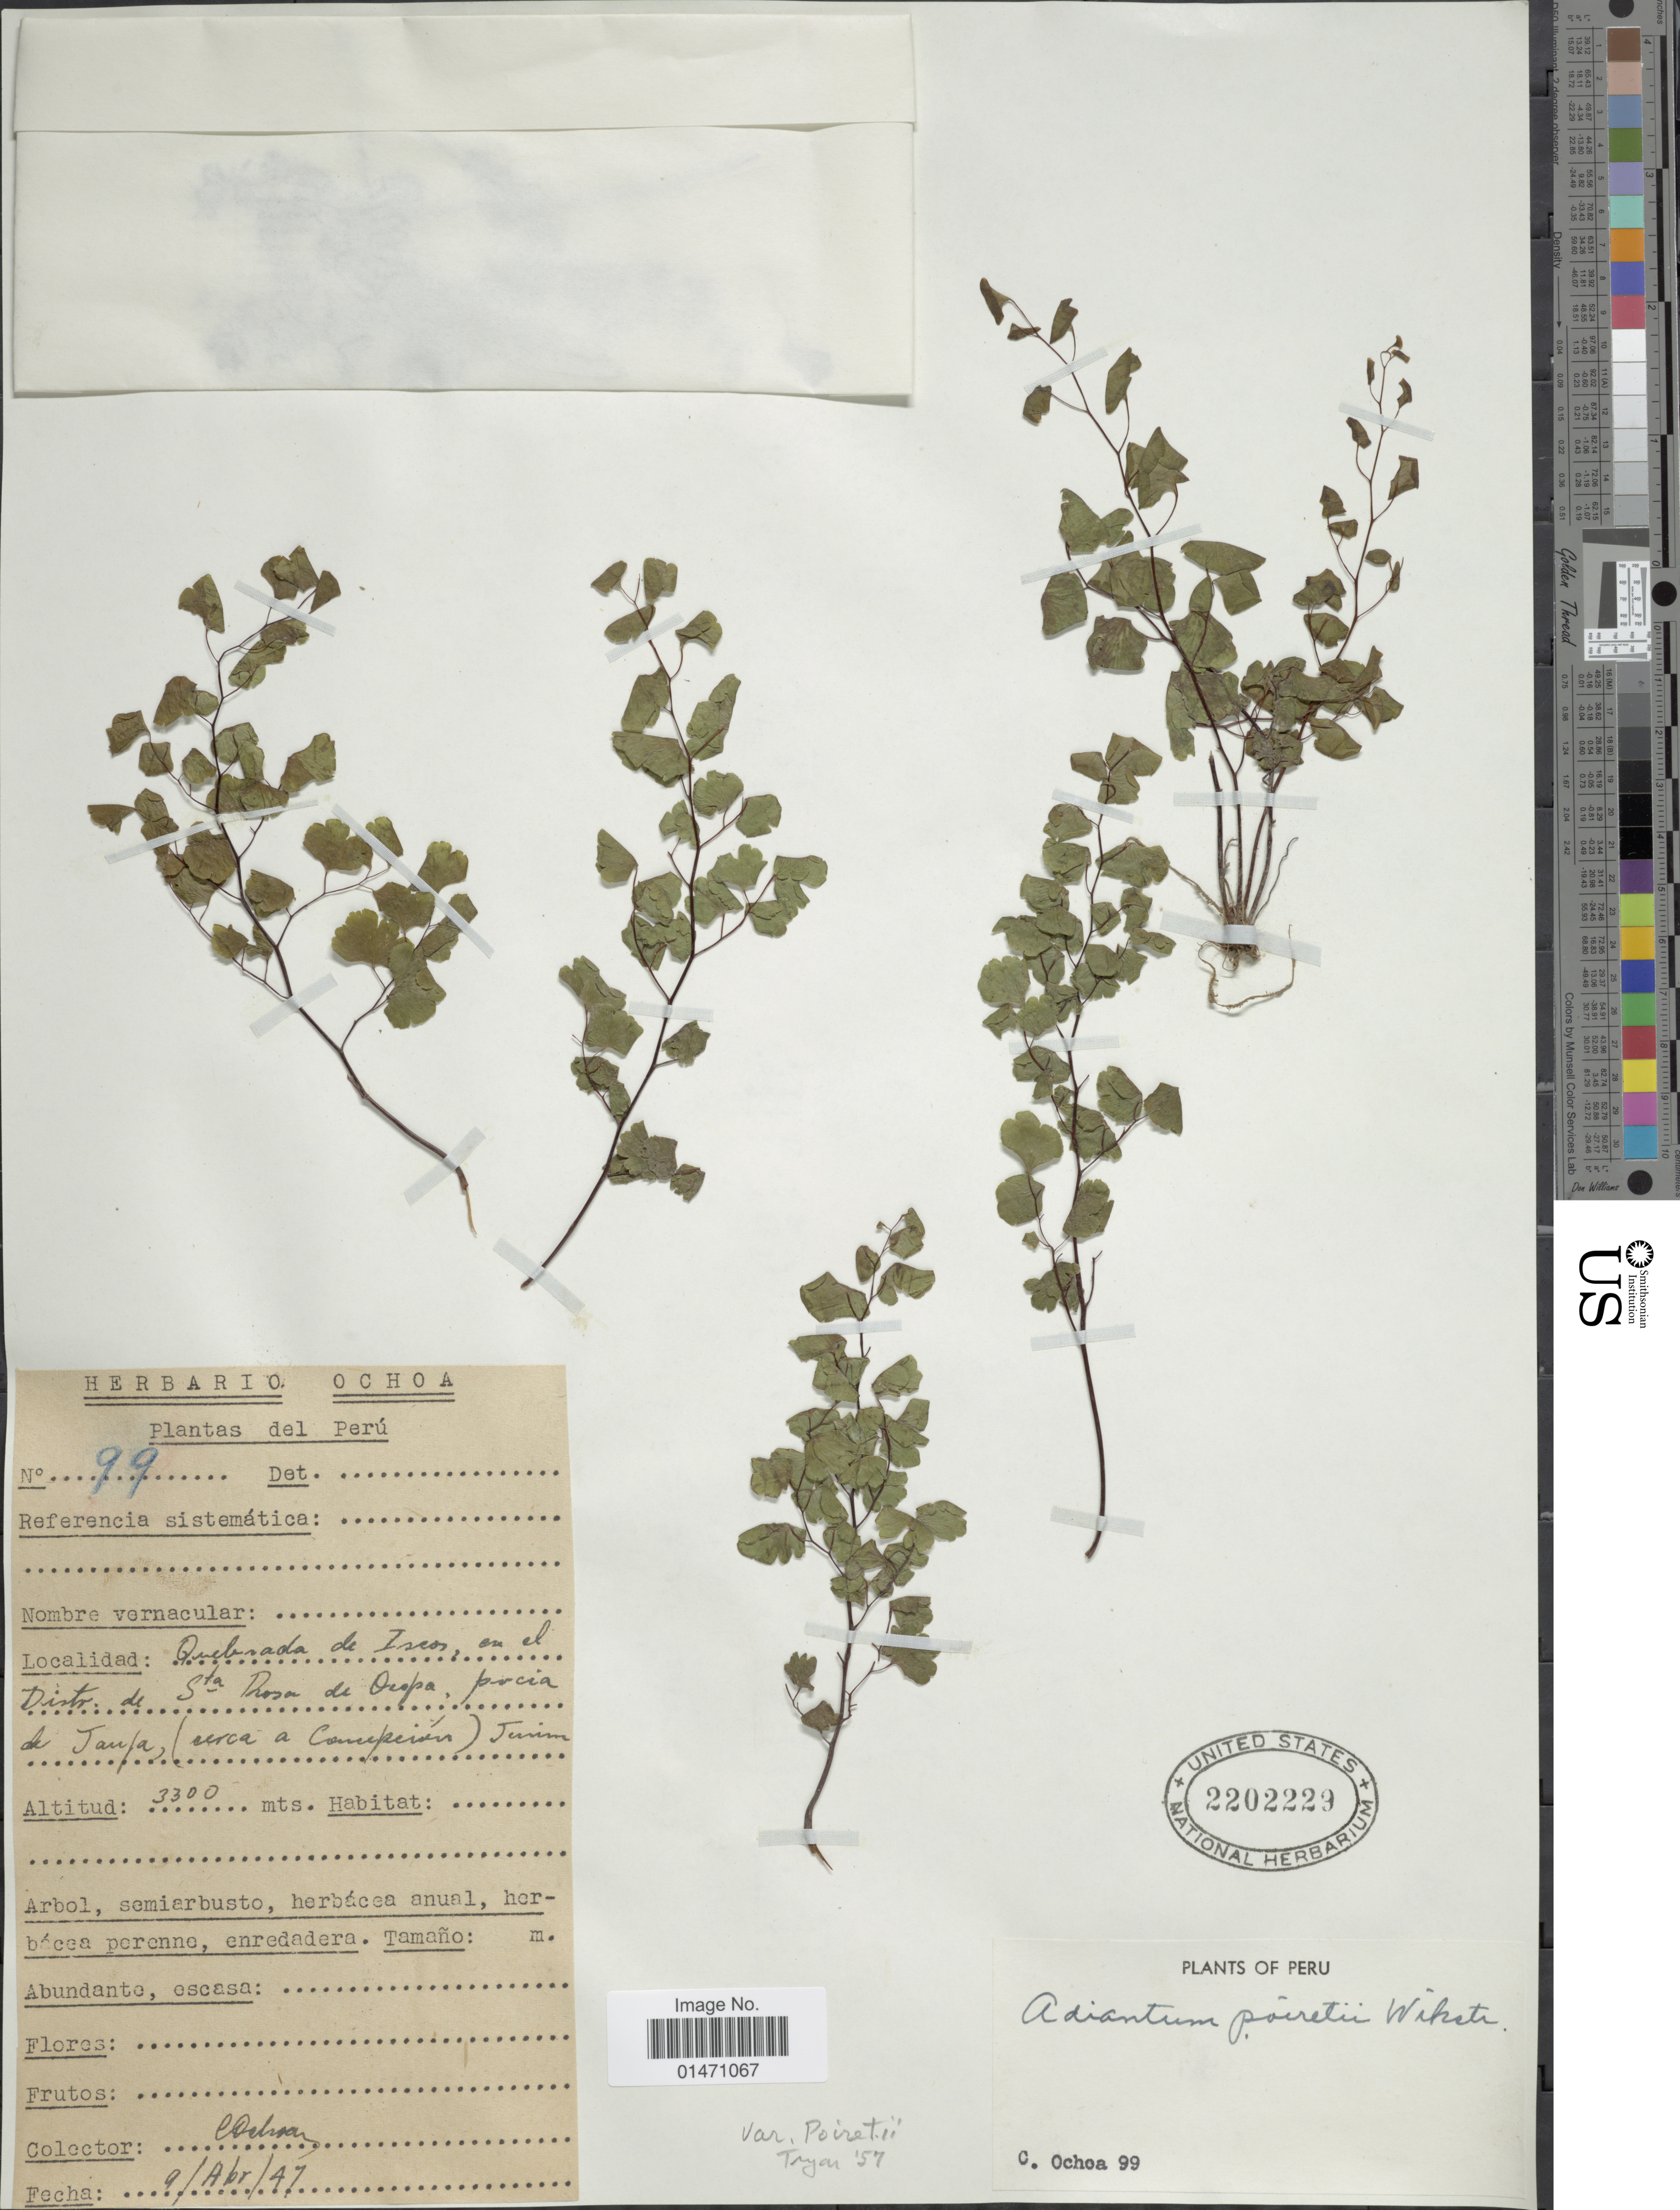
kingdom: Plantae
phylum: Tracheophyta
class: Polypodiopsida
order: Polypodiales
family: Pteridaceae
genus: Adiantum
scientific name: Adiantum poiretii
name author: Wikstr.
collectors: C. Ochoa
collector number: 99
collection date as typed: Transcribed d/m/y: 9/4/47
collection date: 1947-04-09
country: Peru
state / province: Junín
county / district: Concepción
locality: Plantas del Perú, Quebrada de Iscos en el Distr. de Sta Rosa de Ocopa, pvcia de Jaupa (circa Concepción) Junin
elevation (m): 3300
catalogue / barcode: US 2202229